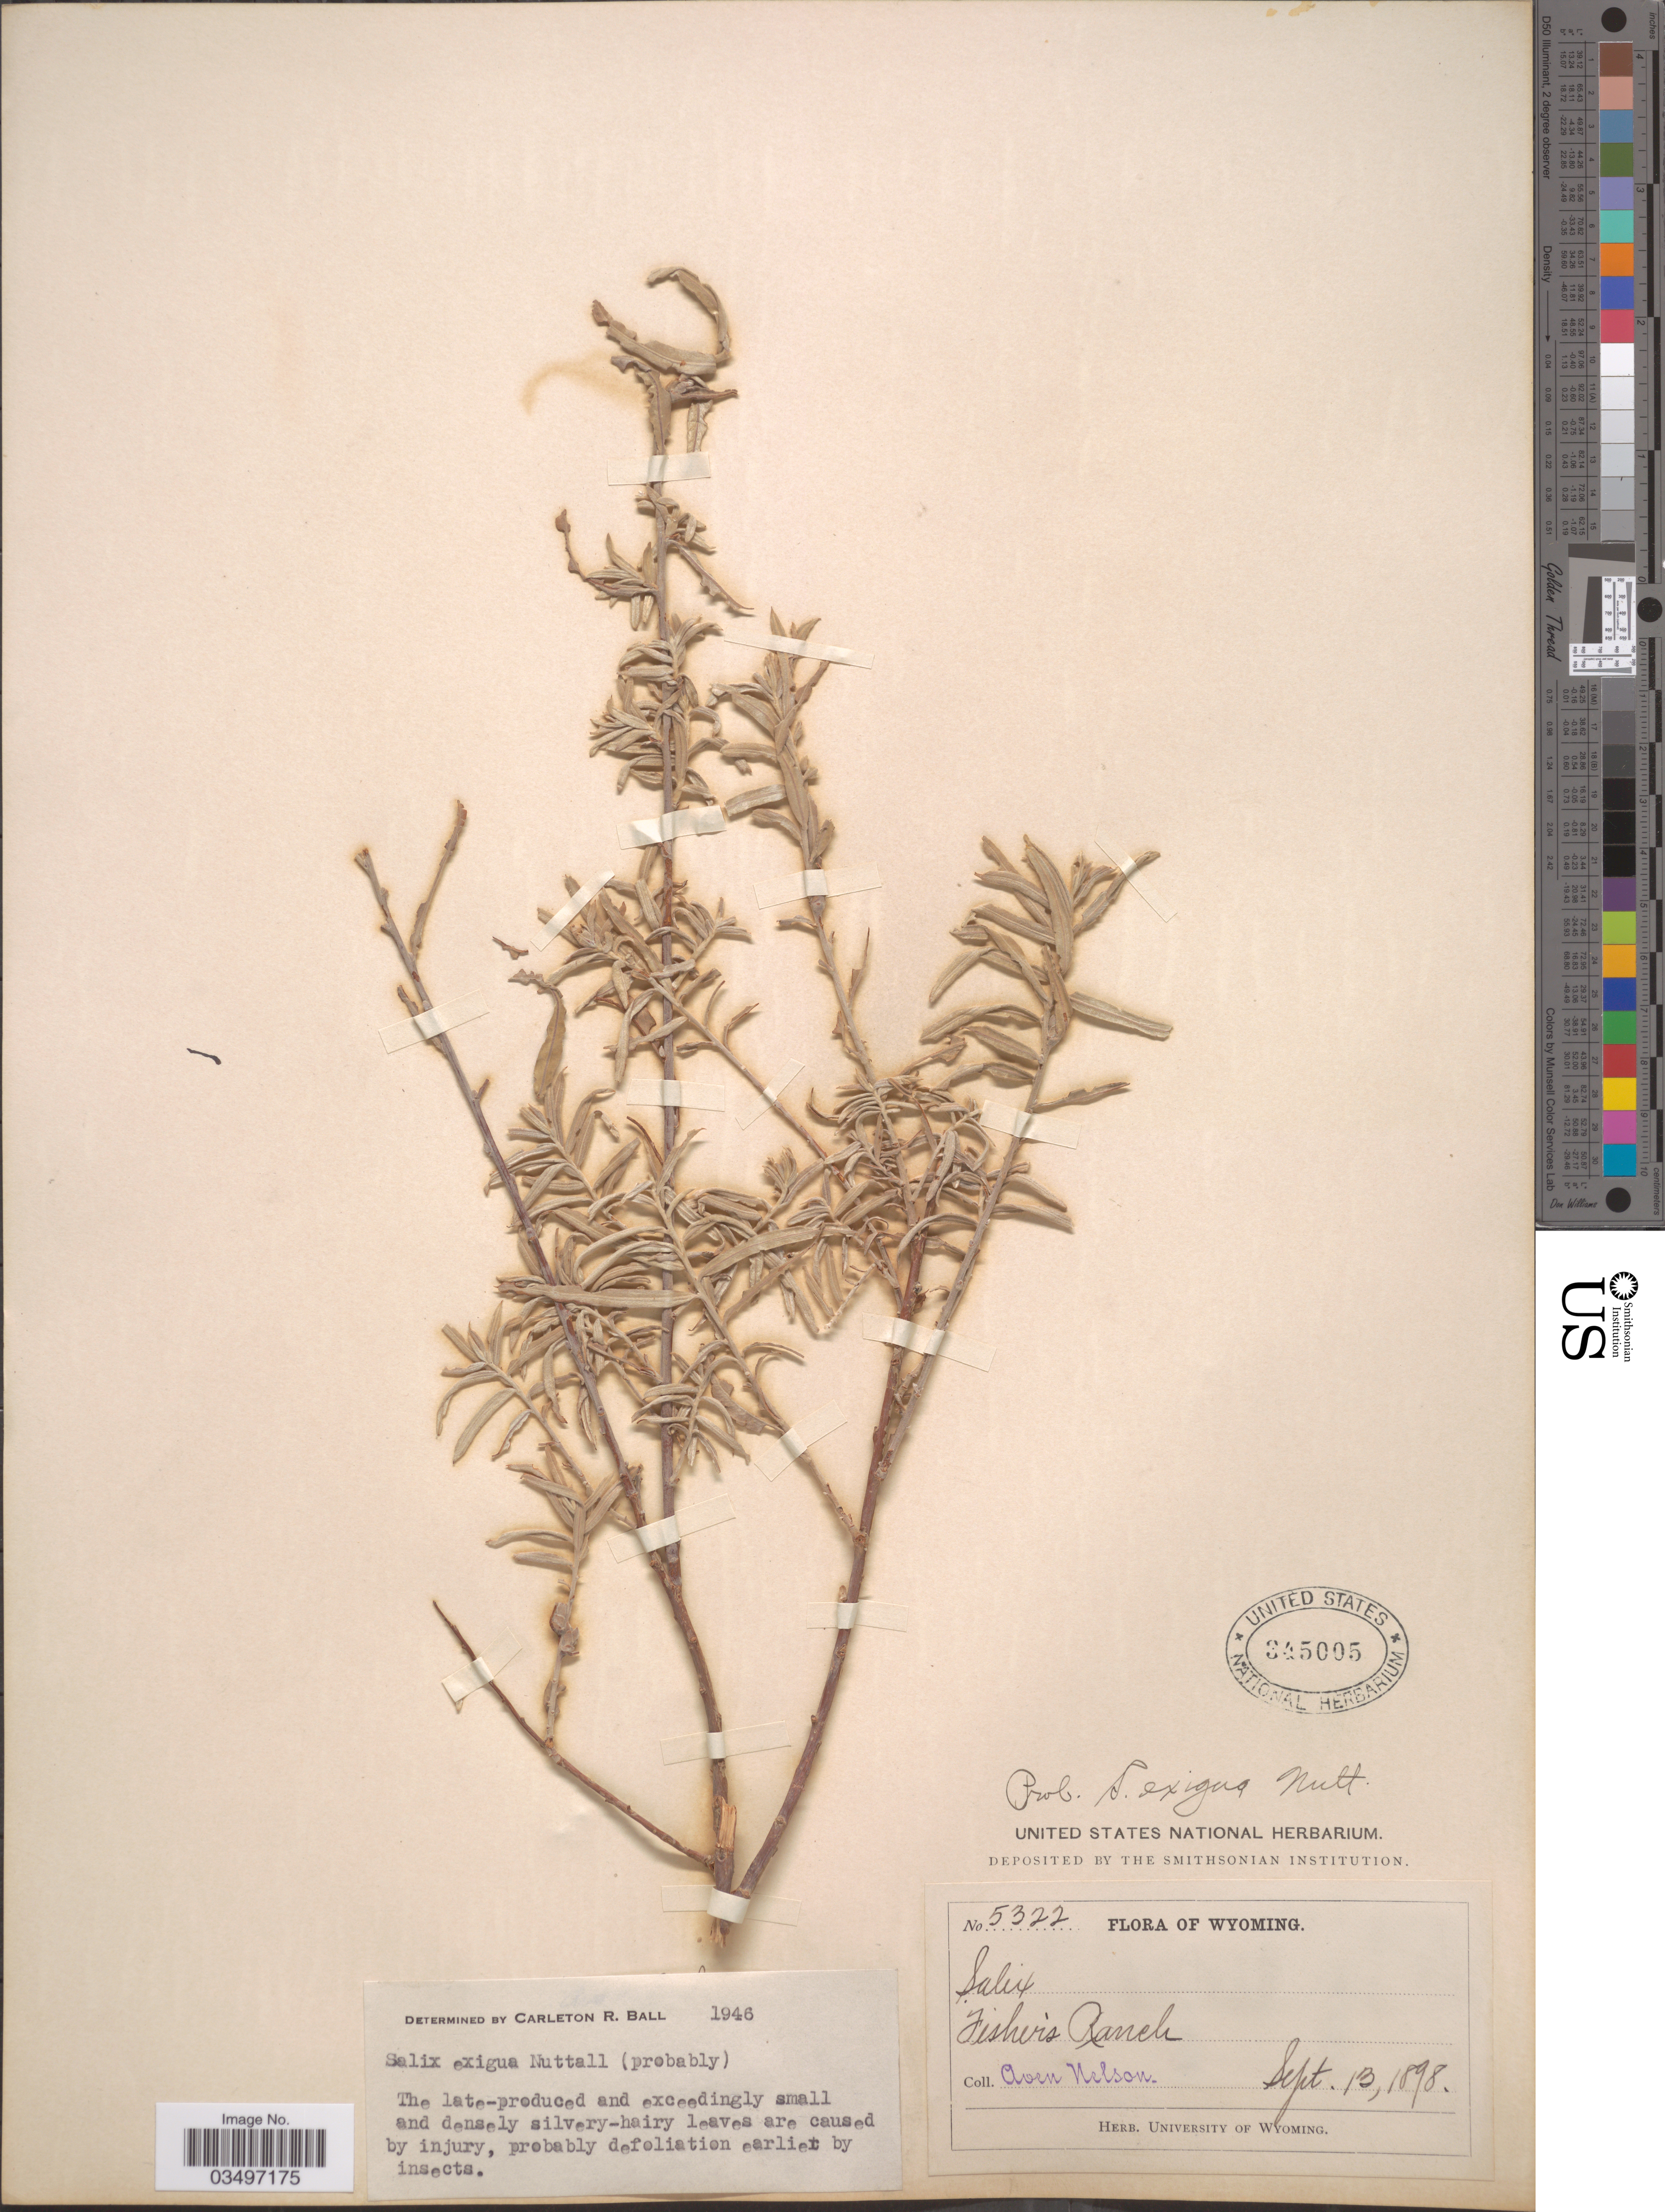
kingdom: Plantae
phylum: Tracheophyta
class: Magnoliopsida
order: Malpighiales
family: Salicaceae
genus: Salix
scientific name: Salix exigua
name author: Nutt.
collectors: A. Nelson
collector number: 5322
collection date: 1898-09-13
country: United States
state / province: Wyoming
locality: Fisher's Ranch.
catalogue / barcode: US 345005